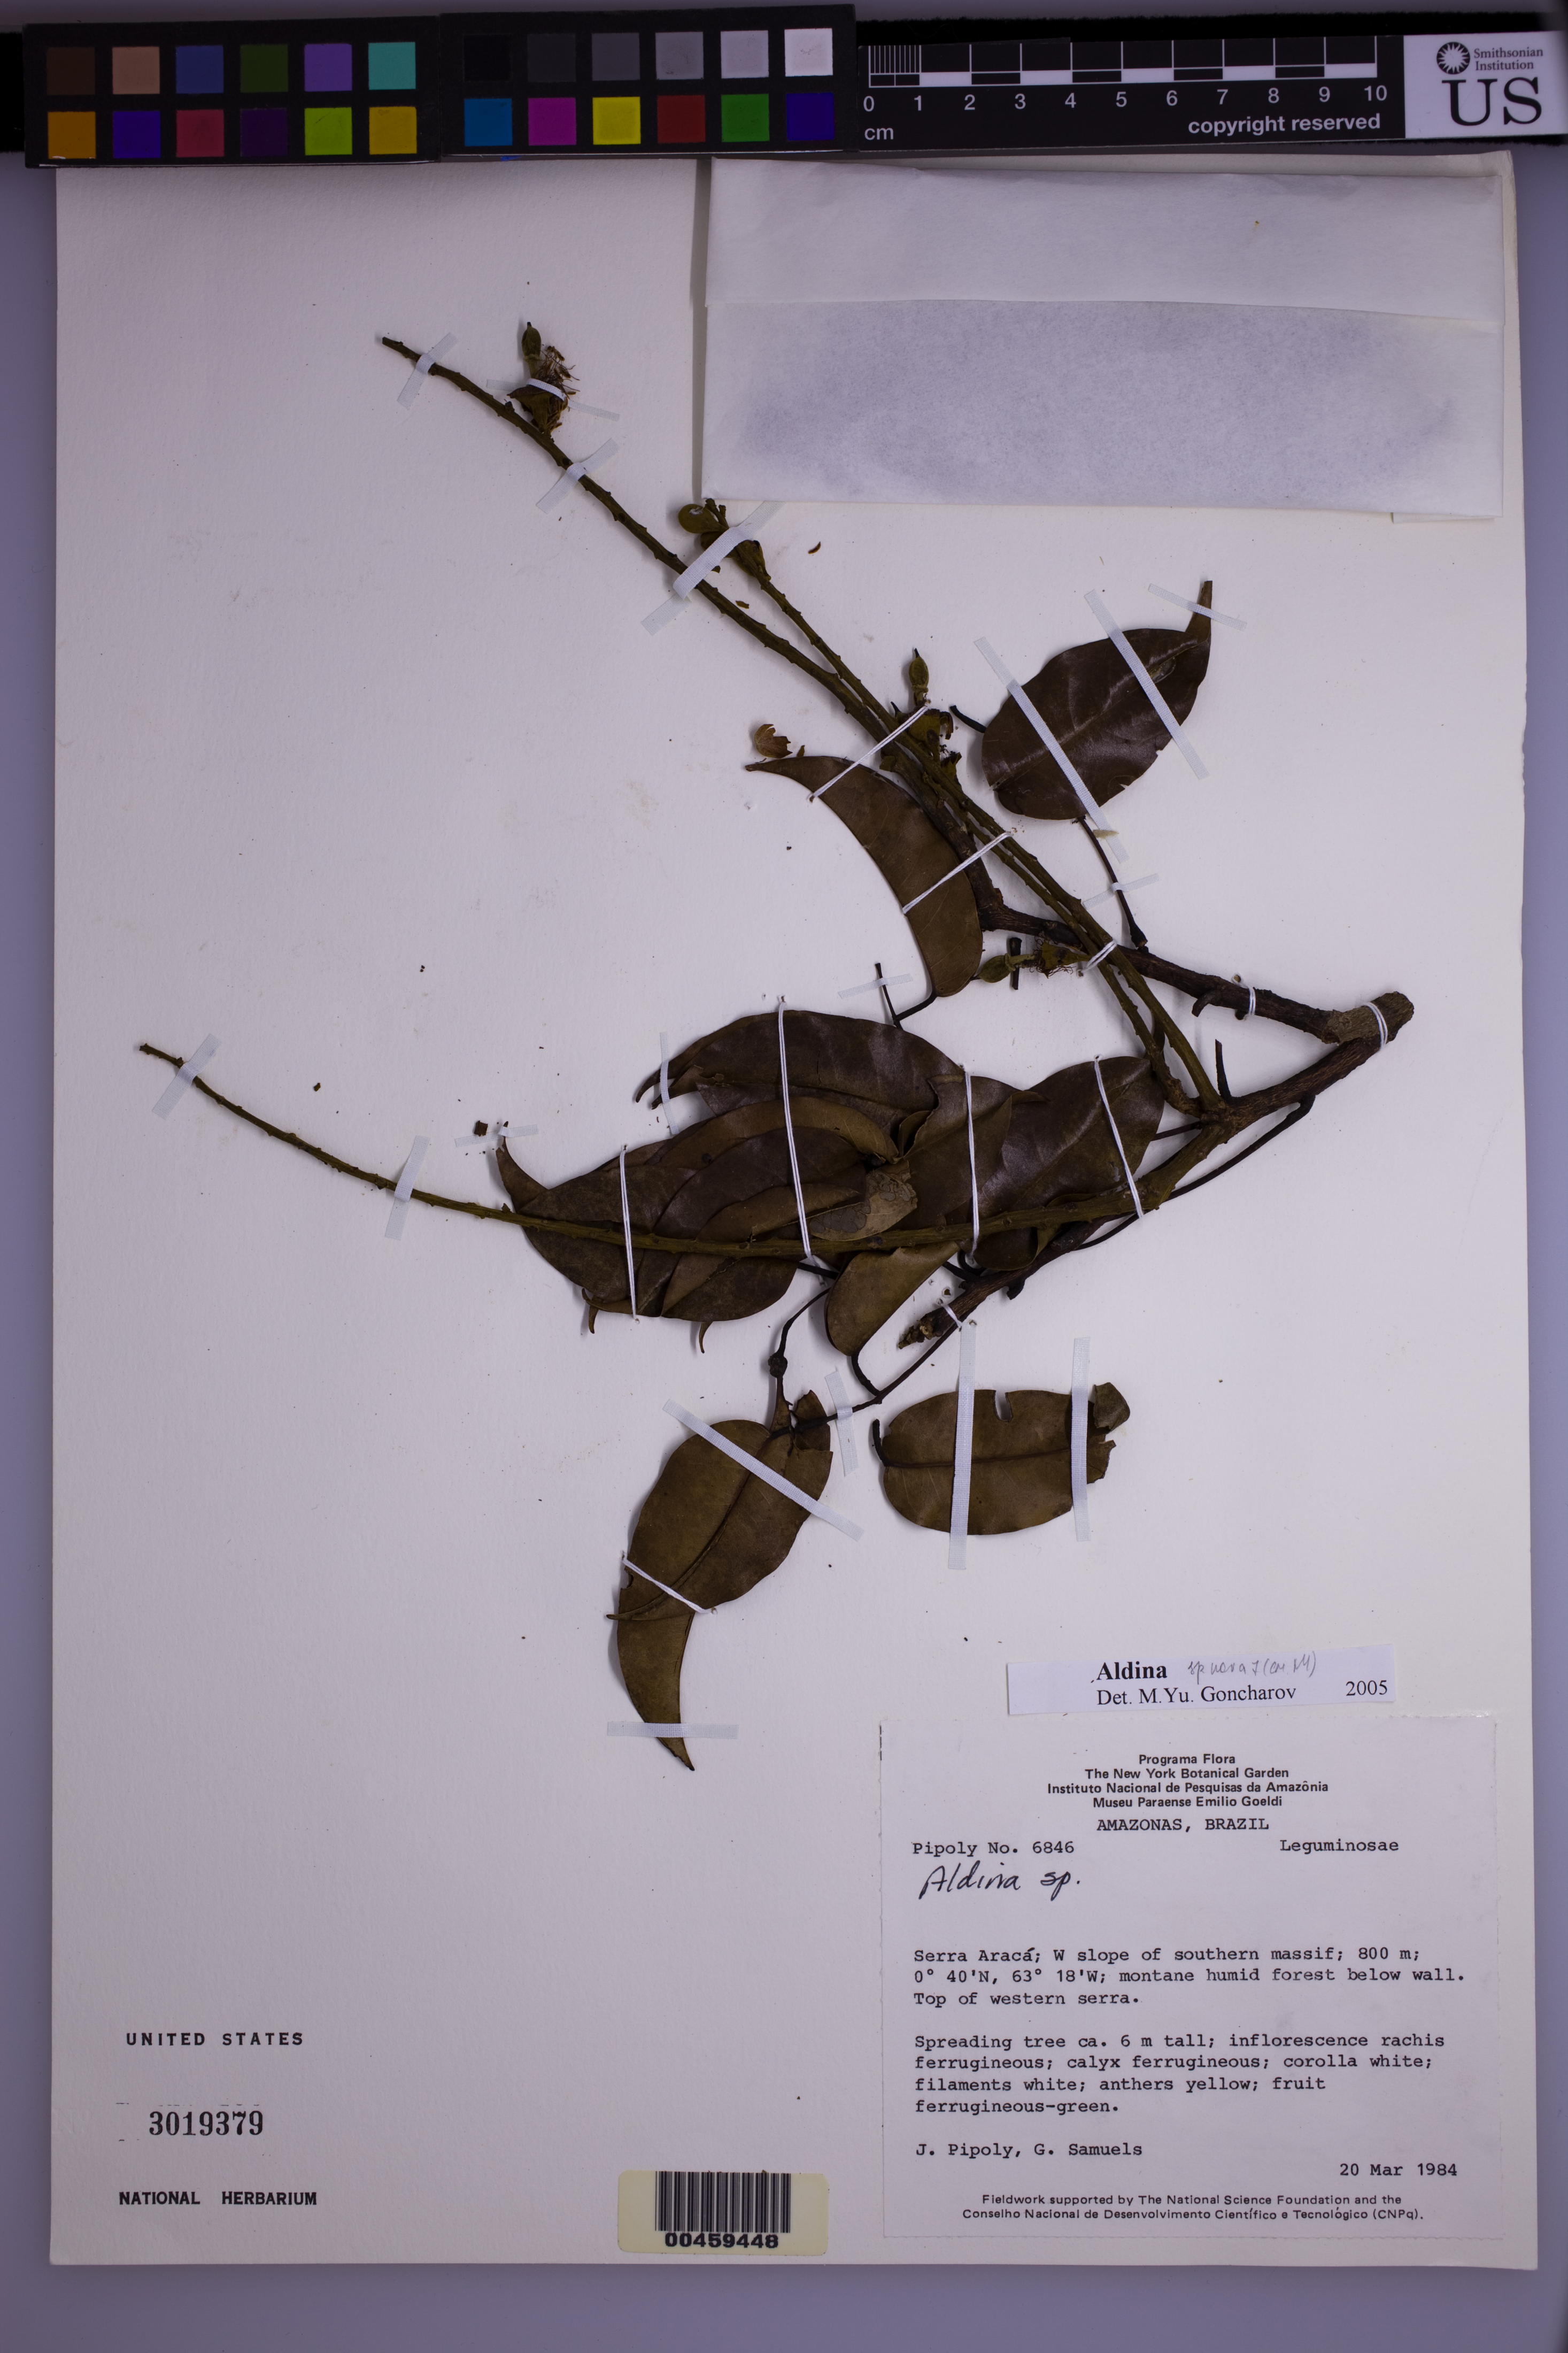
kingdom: Plantae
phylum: Tracheophyta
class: Magnoliopsida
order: Fabales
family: Fabaceae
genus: Aldina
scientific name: Aldina microphylla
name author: M.Yu. Gontsch. & Yakovlev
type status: Holotype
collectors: J. J. Pipoly & G. Samuels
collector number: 6846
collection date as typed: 20 Mar 1984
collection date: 1984-03-20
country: Brazil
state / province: Amazonas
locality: Serra Aracá; W slope of southern massif, top of west serra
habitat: Montane humid forest below wall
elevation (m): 800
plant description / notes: Presumed holotype of Aldina microphylla M. Yu. Gontsch. & Yakovlev (cited at US in protologue), but not annotated by them with this name or as a type.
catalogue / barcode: US 3019379